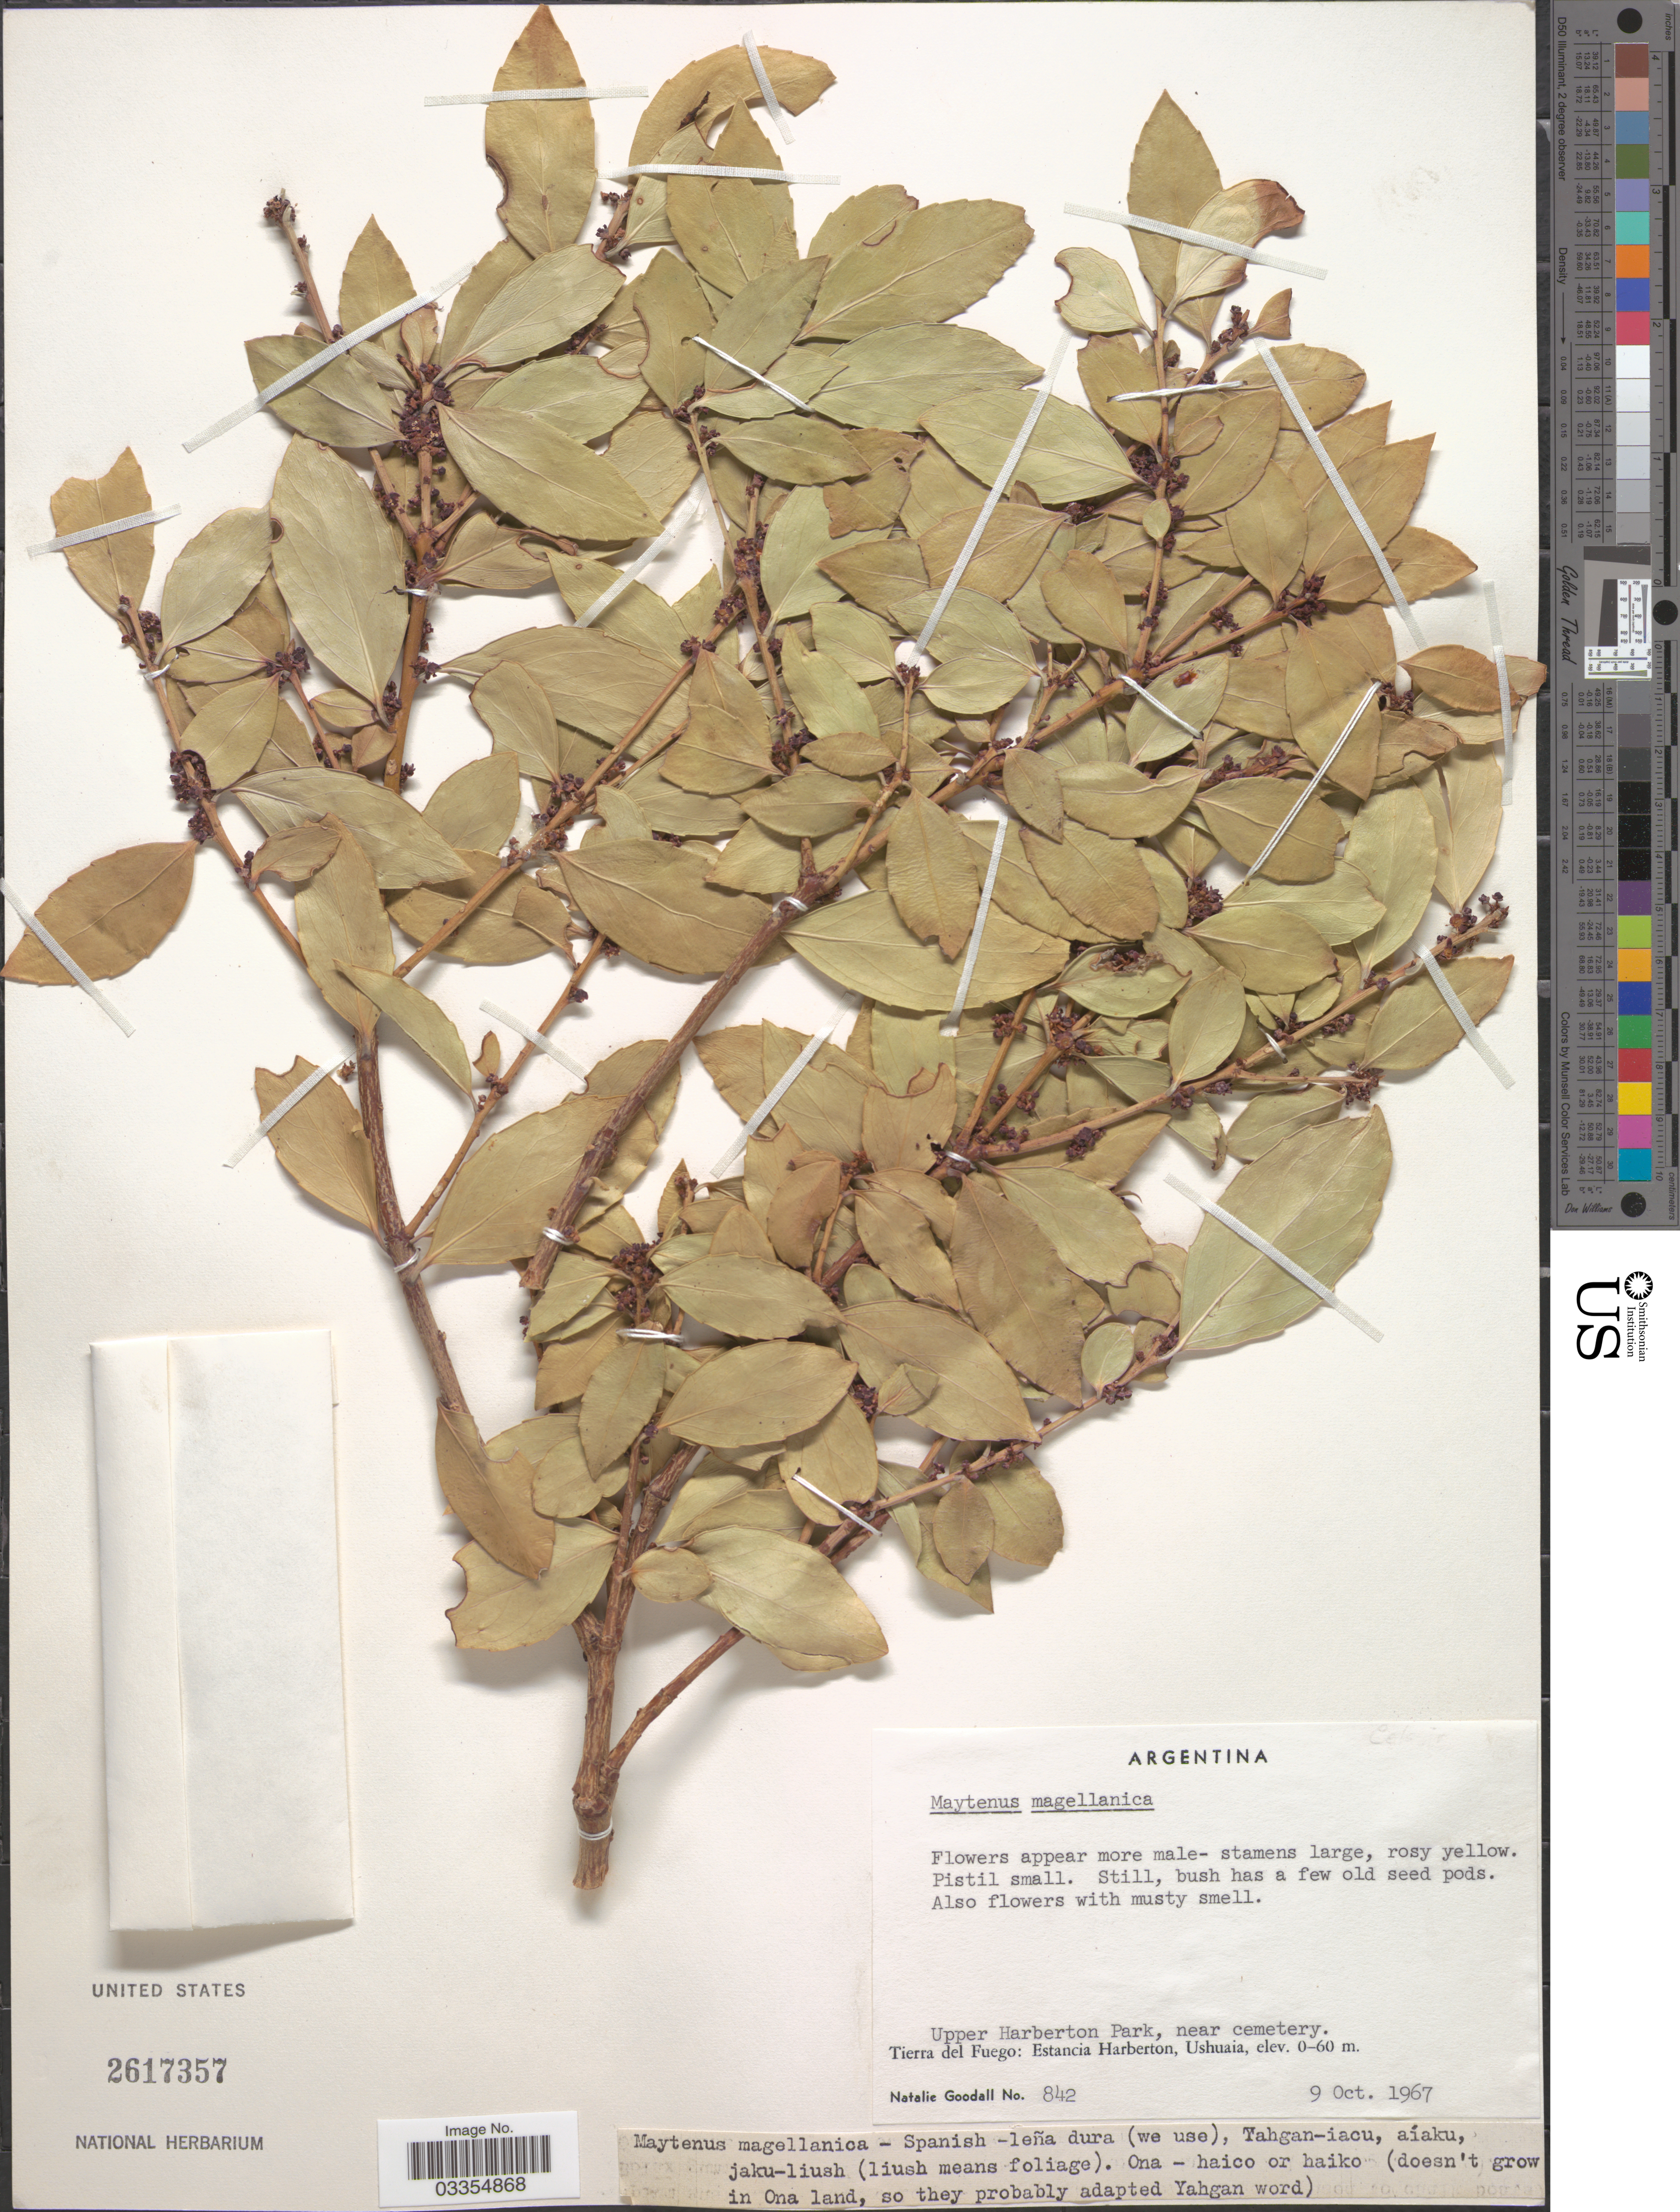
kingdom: Plantae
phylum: Tracheophyta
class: Magnoliopsida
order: Celastrales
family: Celastraceae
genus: Maytenus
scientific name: Maytenus magellanica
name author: (Lam.) Hook. f.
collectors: N. Goodall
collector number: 842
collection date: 1967-10-09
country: Argentina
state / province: Tierra del Fuego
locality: Upper Harberton Park, near cemetery. Estancia Harberton, Ushuaia.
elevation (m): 0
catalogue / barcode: US 2617357